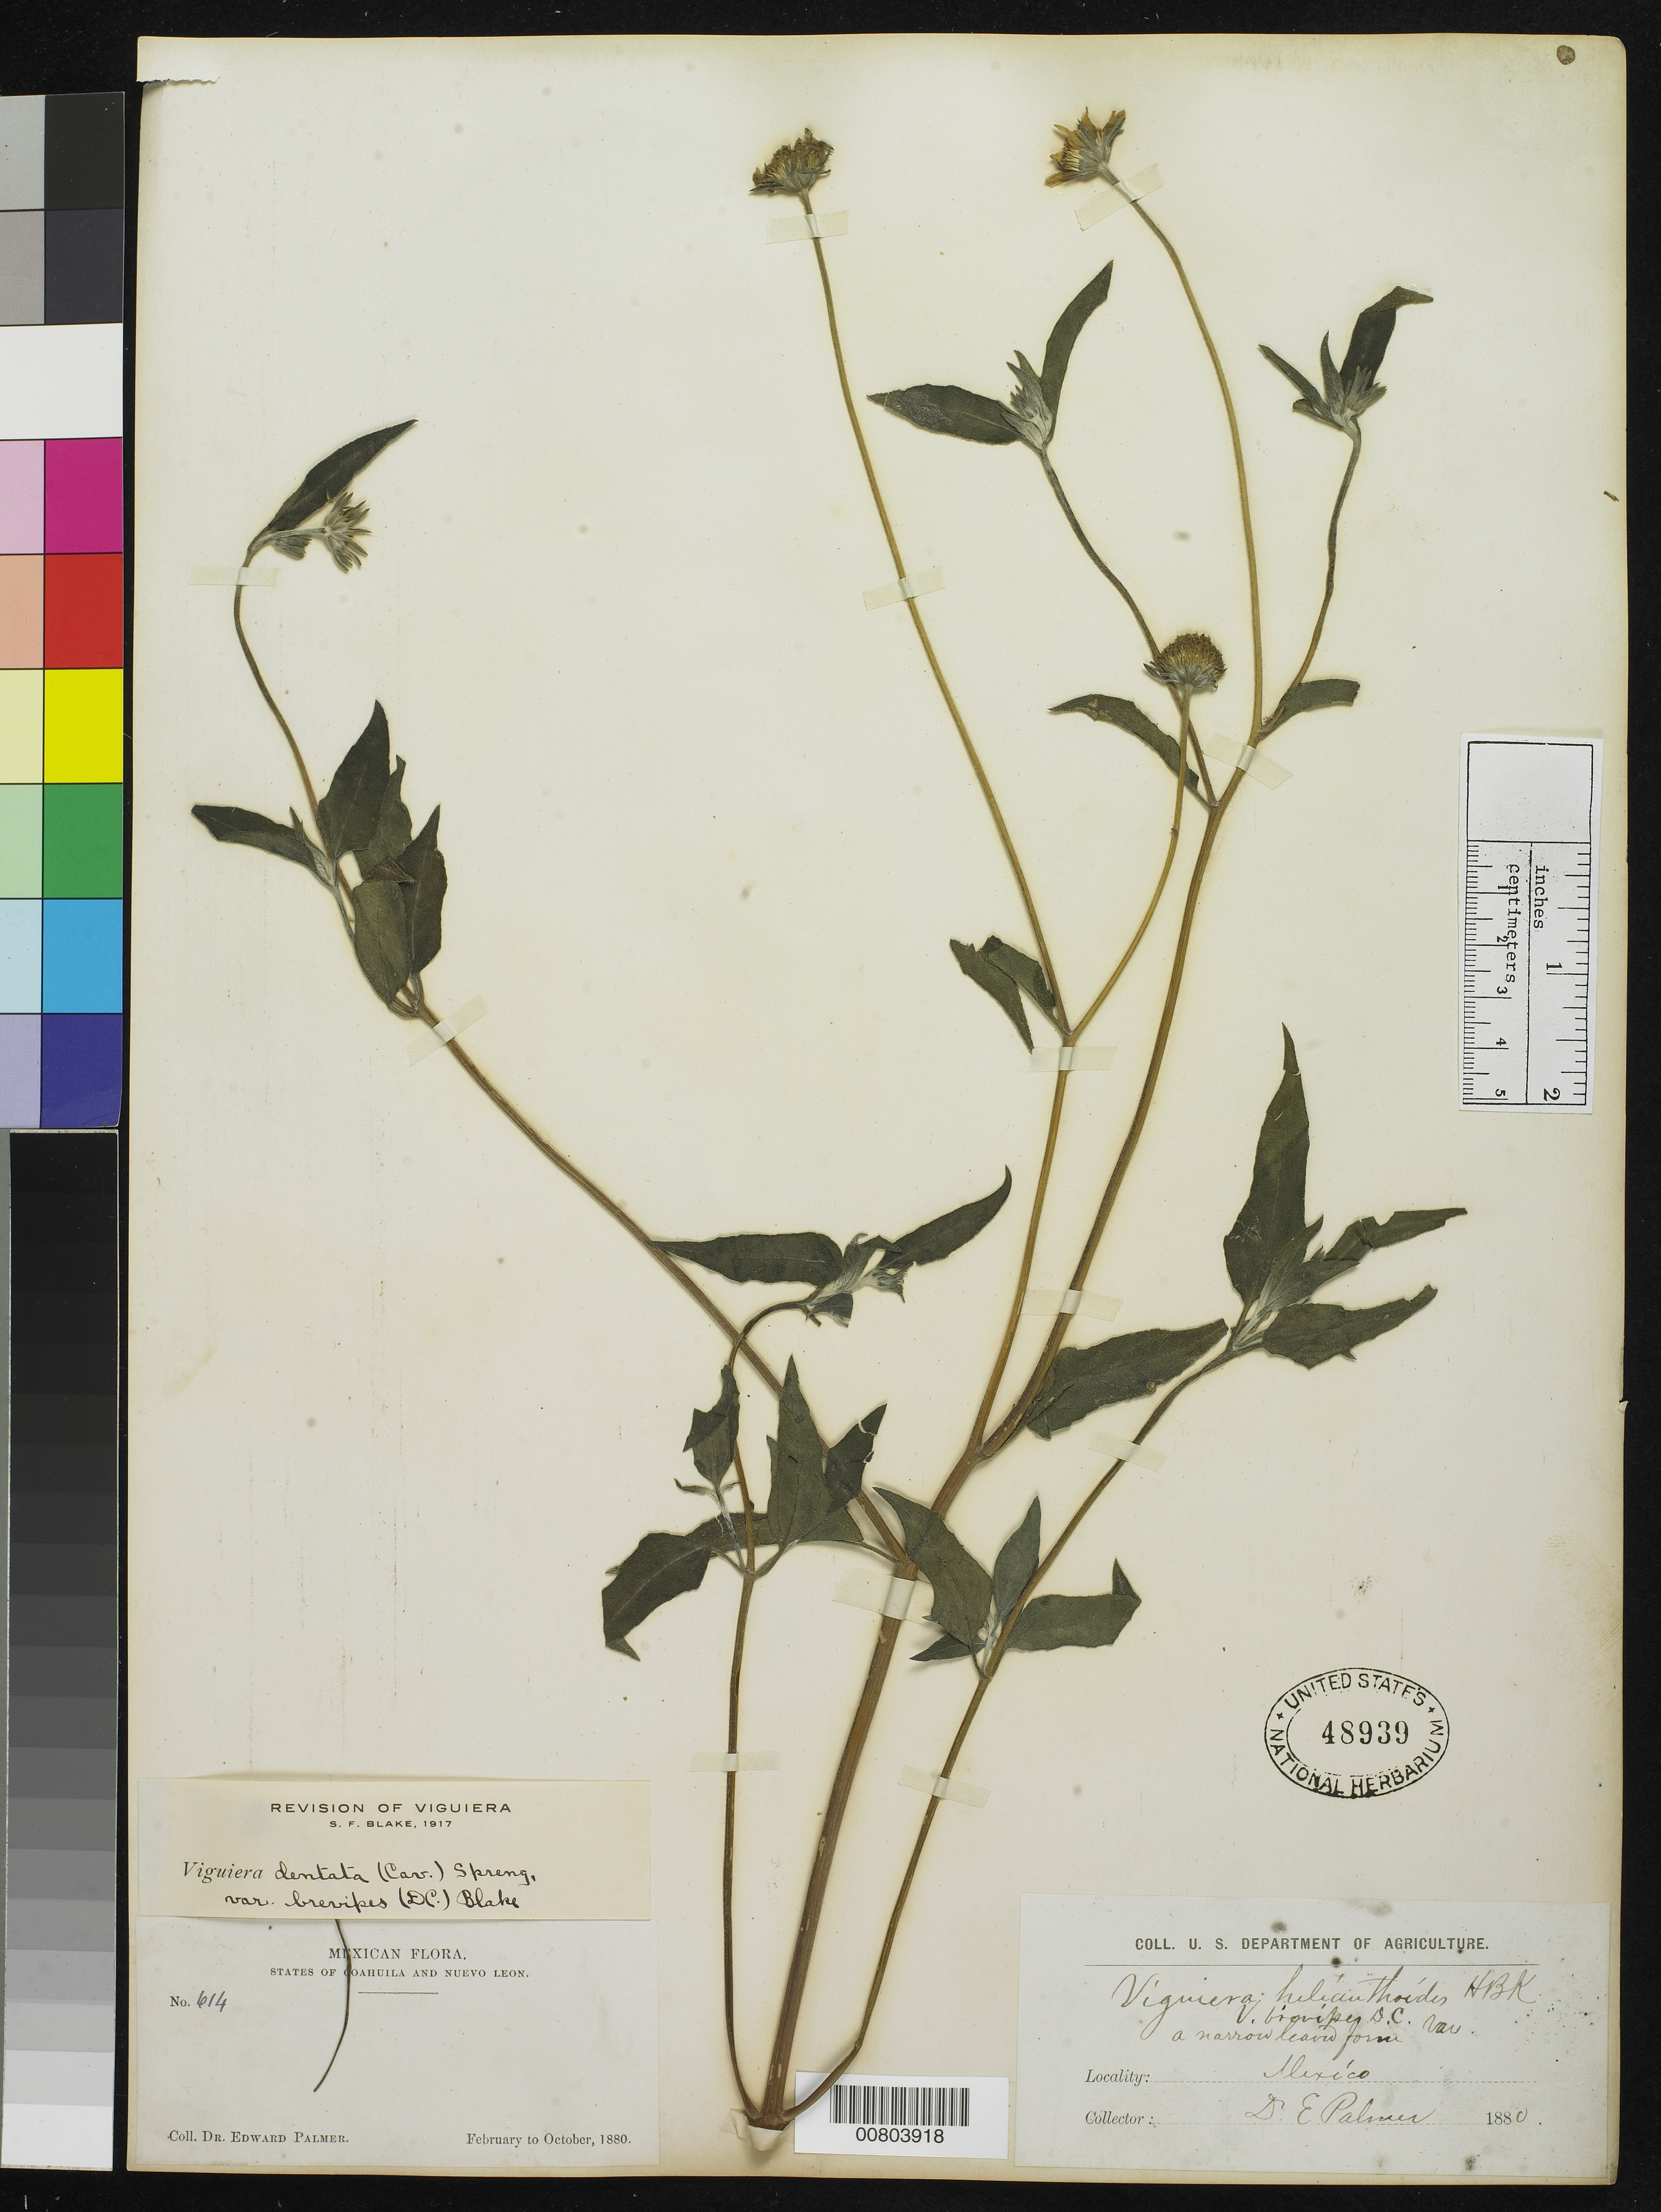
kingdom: Plantae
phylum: Tracheophyta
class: Magnoliopsida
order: Asterales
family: Asteraceae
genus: Viguiera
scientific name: Viguiera dentata var. brevipes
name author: (DC.) S.F. Blake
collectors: E. Palmer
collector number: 614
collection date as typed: Feb 1880 to -- Oct 1880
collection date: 1880-02/1880-10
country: Mexico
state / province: Coahuila / Nuevo León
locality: States of Coahuila and Nuevo León.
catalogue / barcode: US 48939